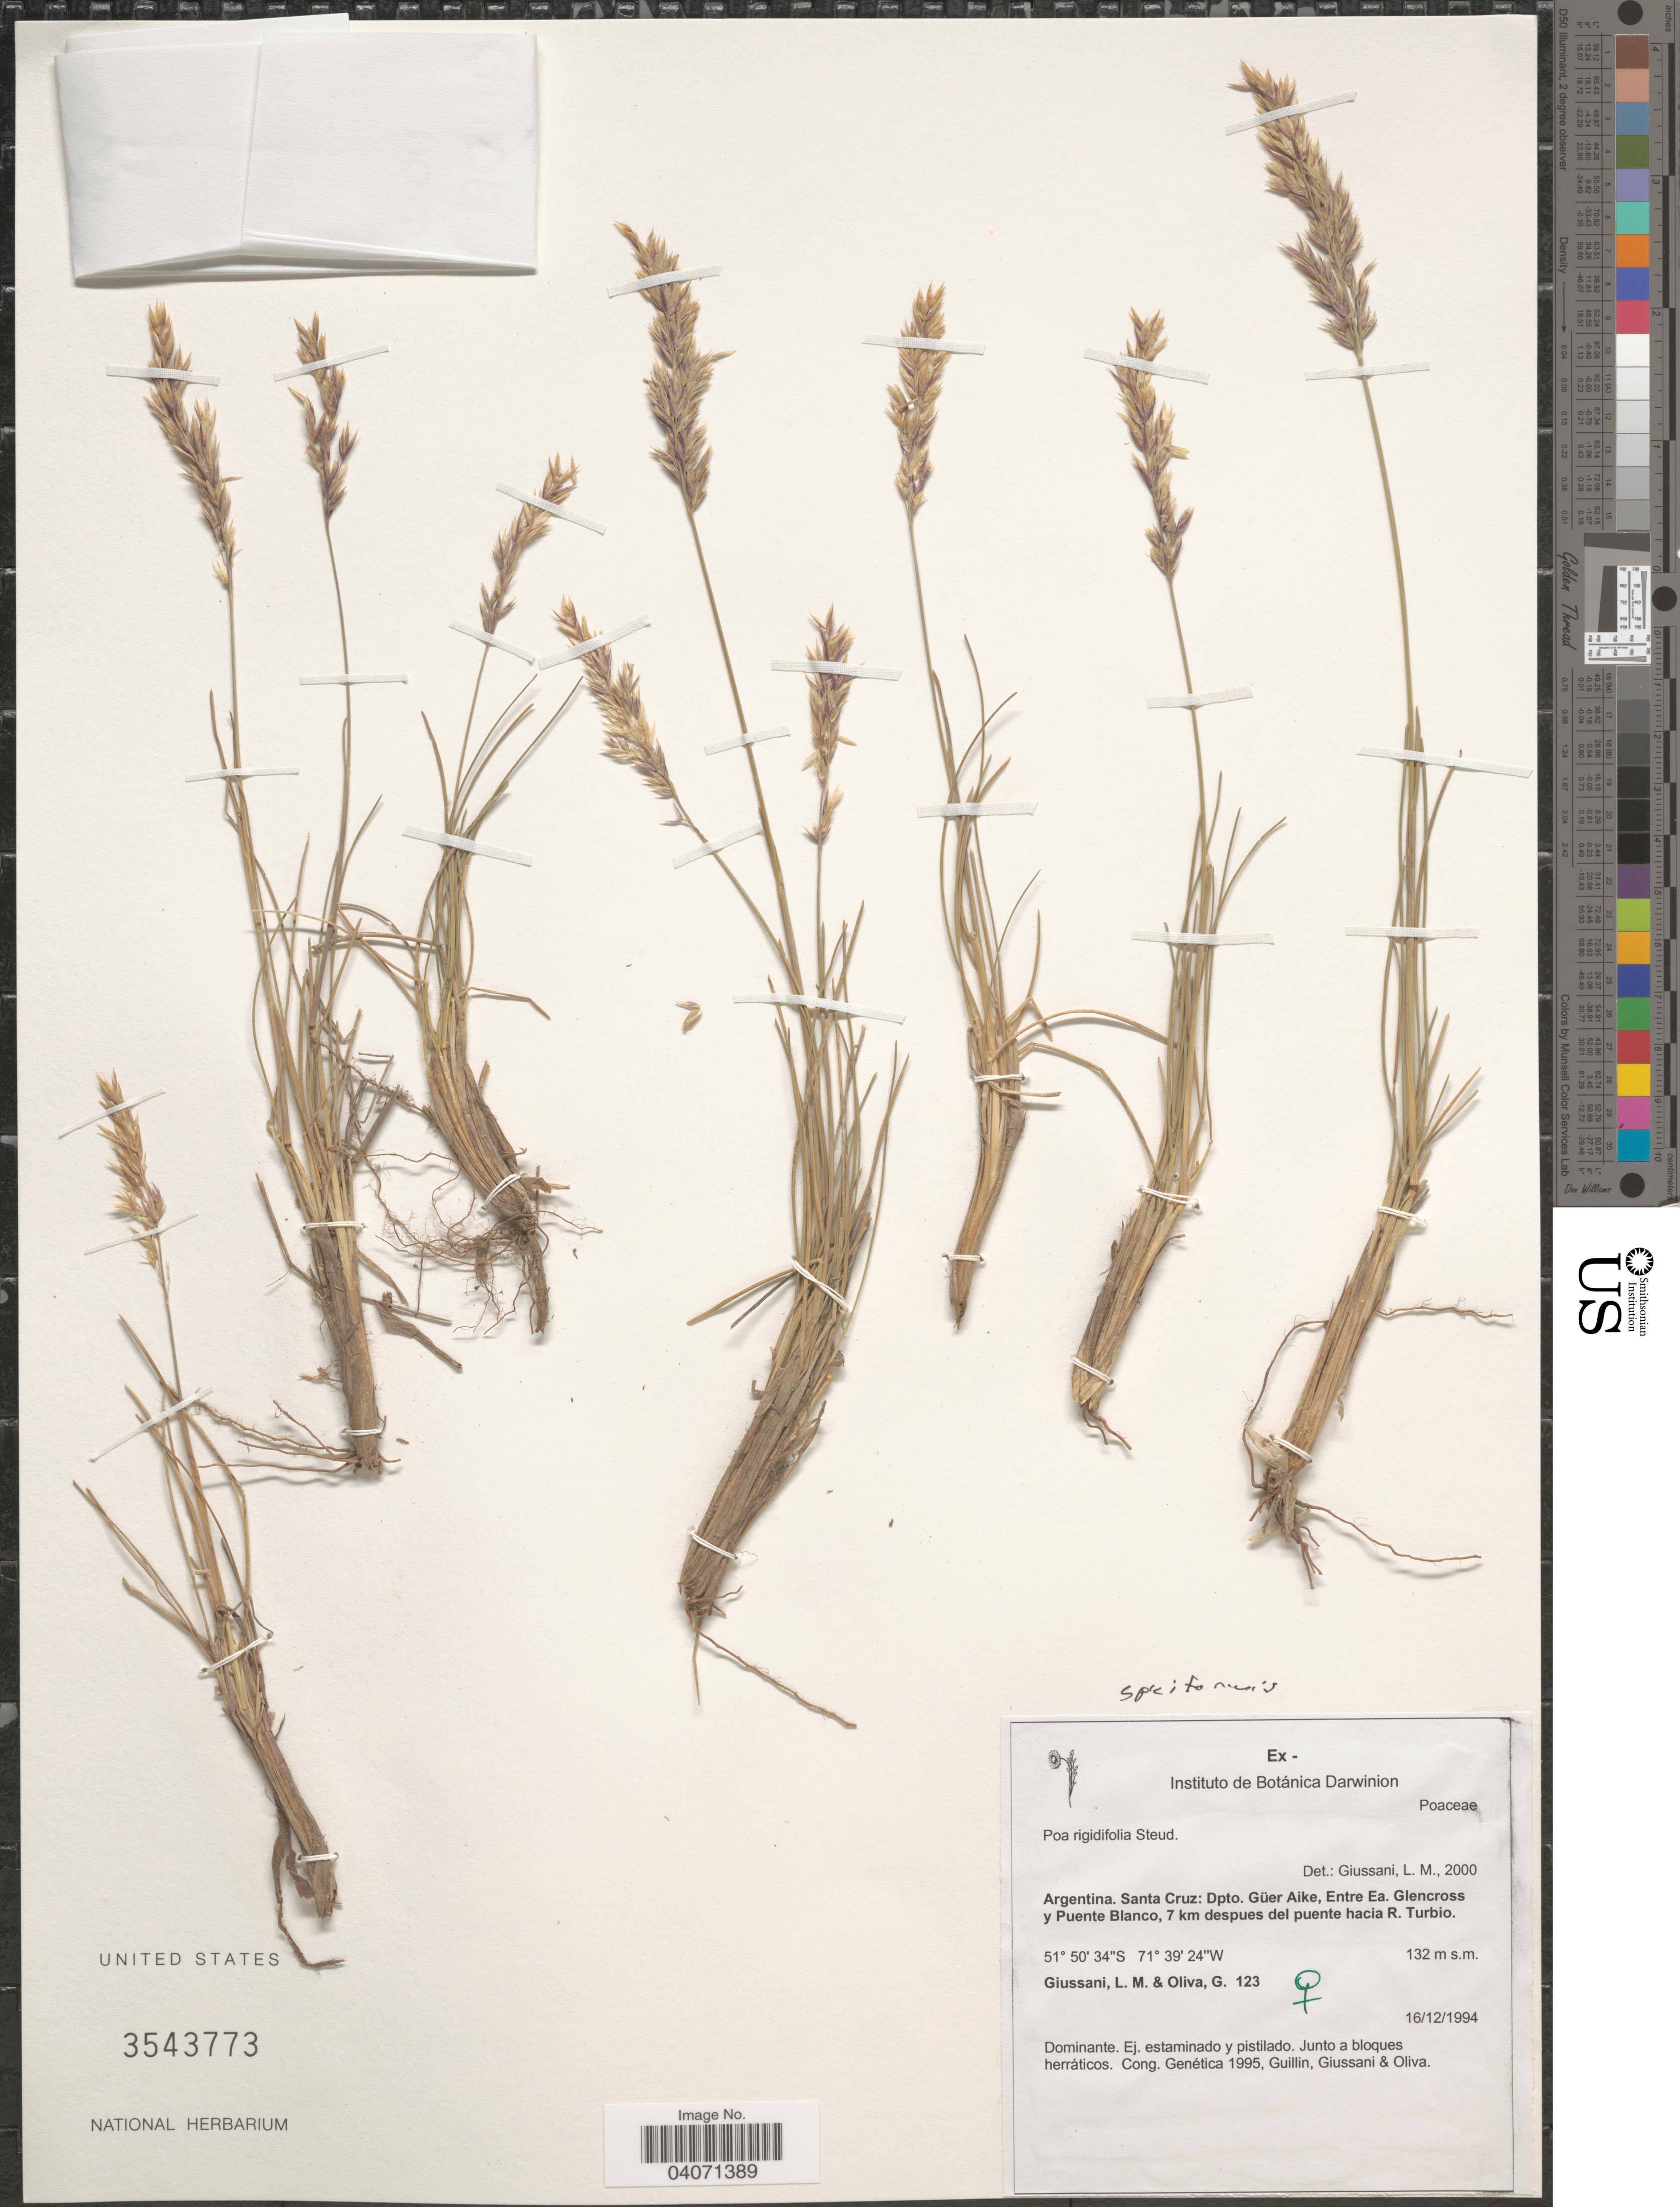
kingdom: Plantae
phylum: Tracheophyta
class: Liliopsida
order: Poales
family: Poaceae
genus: Poa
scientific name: Poa spiciformis var. spiciformis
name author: Steud.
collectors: L. Giussani & G. Oliva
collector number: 123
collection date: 1994-12-16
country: Argentina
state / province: Santa Cruz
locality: Dpto. Güer Aike, Entre Ea. Glencross y Puente Blanco, 7 km despues del puente hacia R. Turbio.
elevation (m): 132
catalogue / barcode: US 3543773